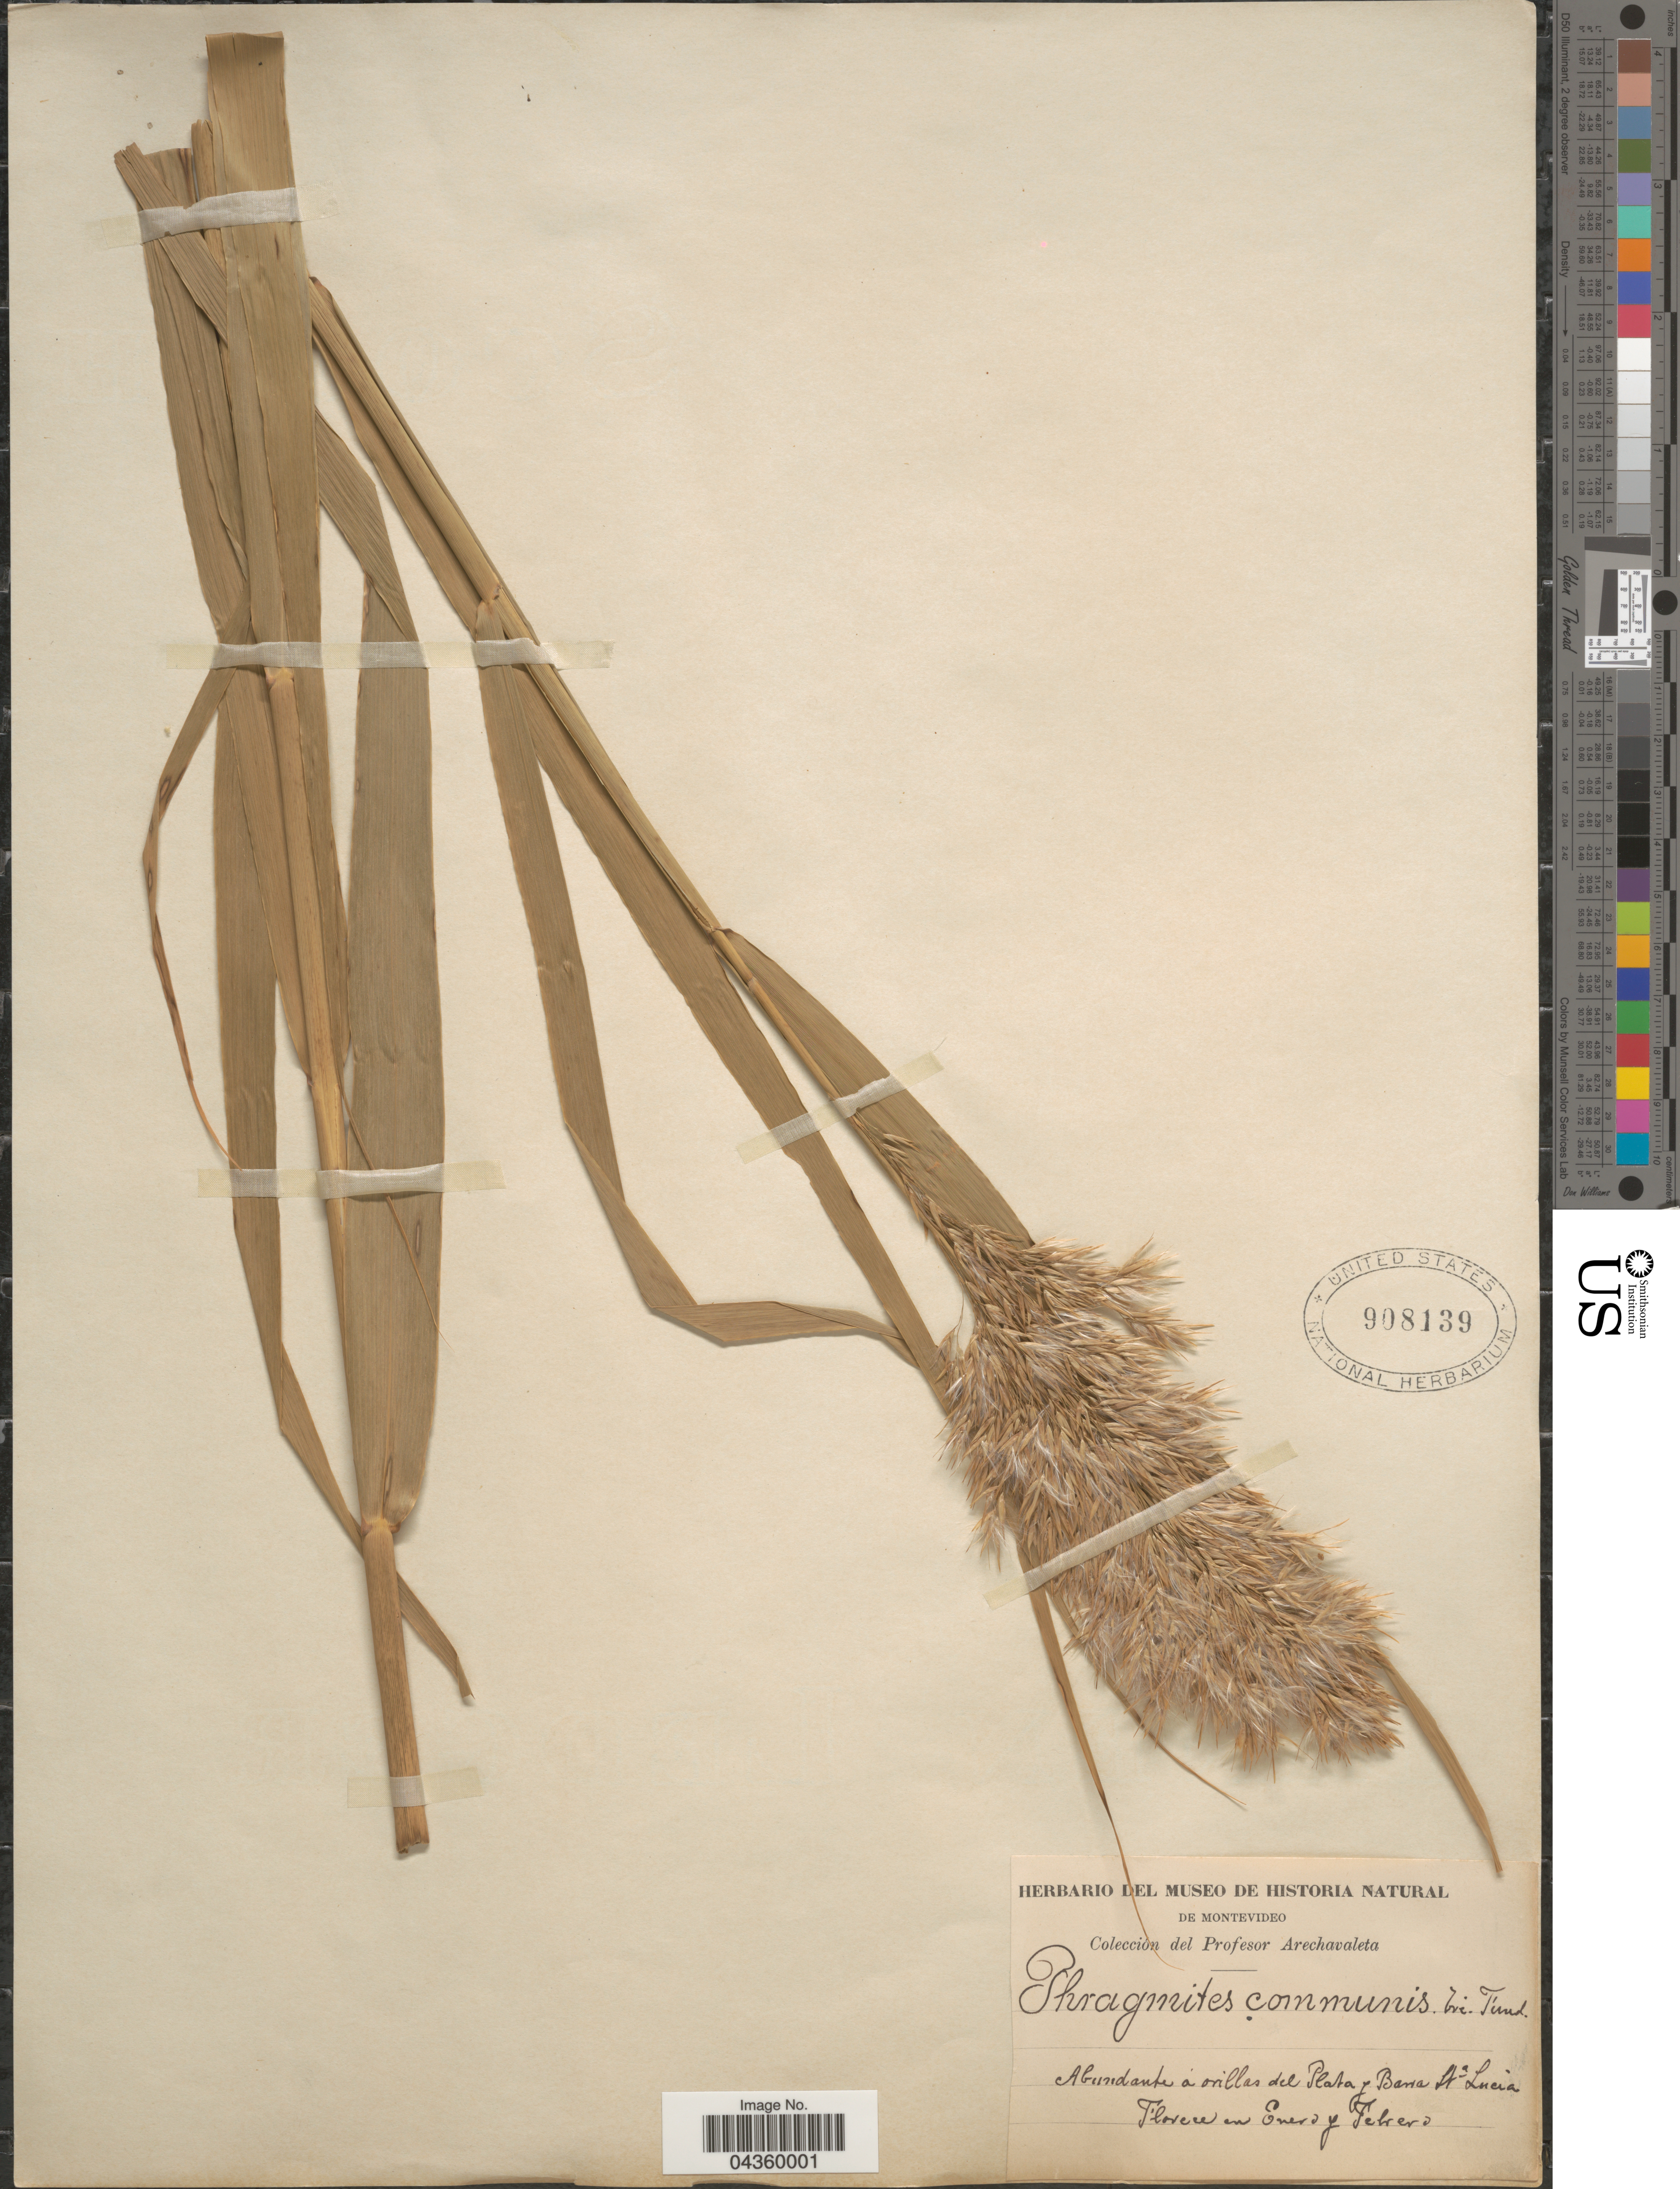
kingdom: Plantae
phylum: Tracheophyta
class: Liliopsida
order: Poales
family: Poaceae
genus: Phragmites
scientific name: Phragmites australis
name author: (Cav.) Trin. ex Steud.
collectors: Arechavaleta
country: Uruguay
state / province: Montevideo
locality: Abundant á orillas del Plata y Barra Sta Lucia.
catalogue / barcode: US 908139